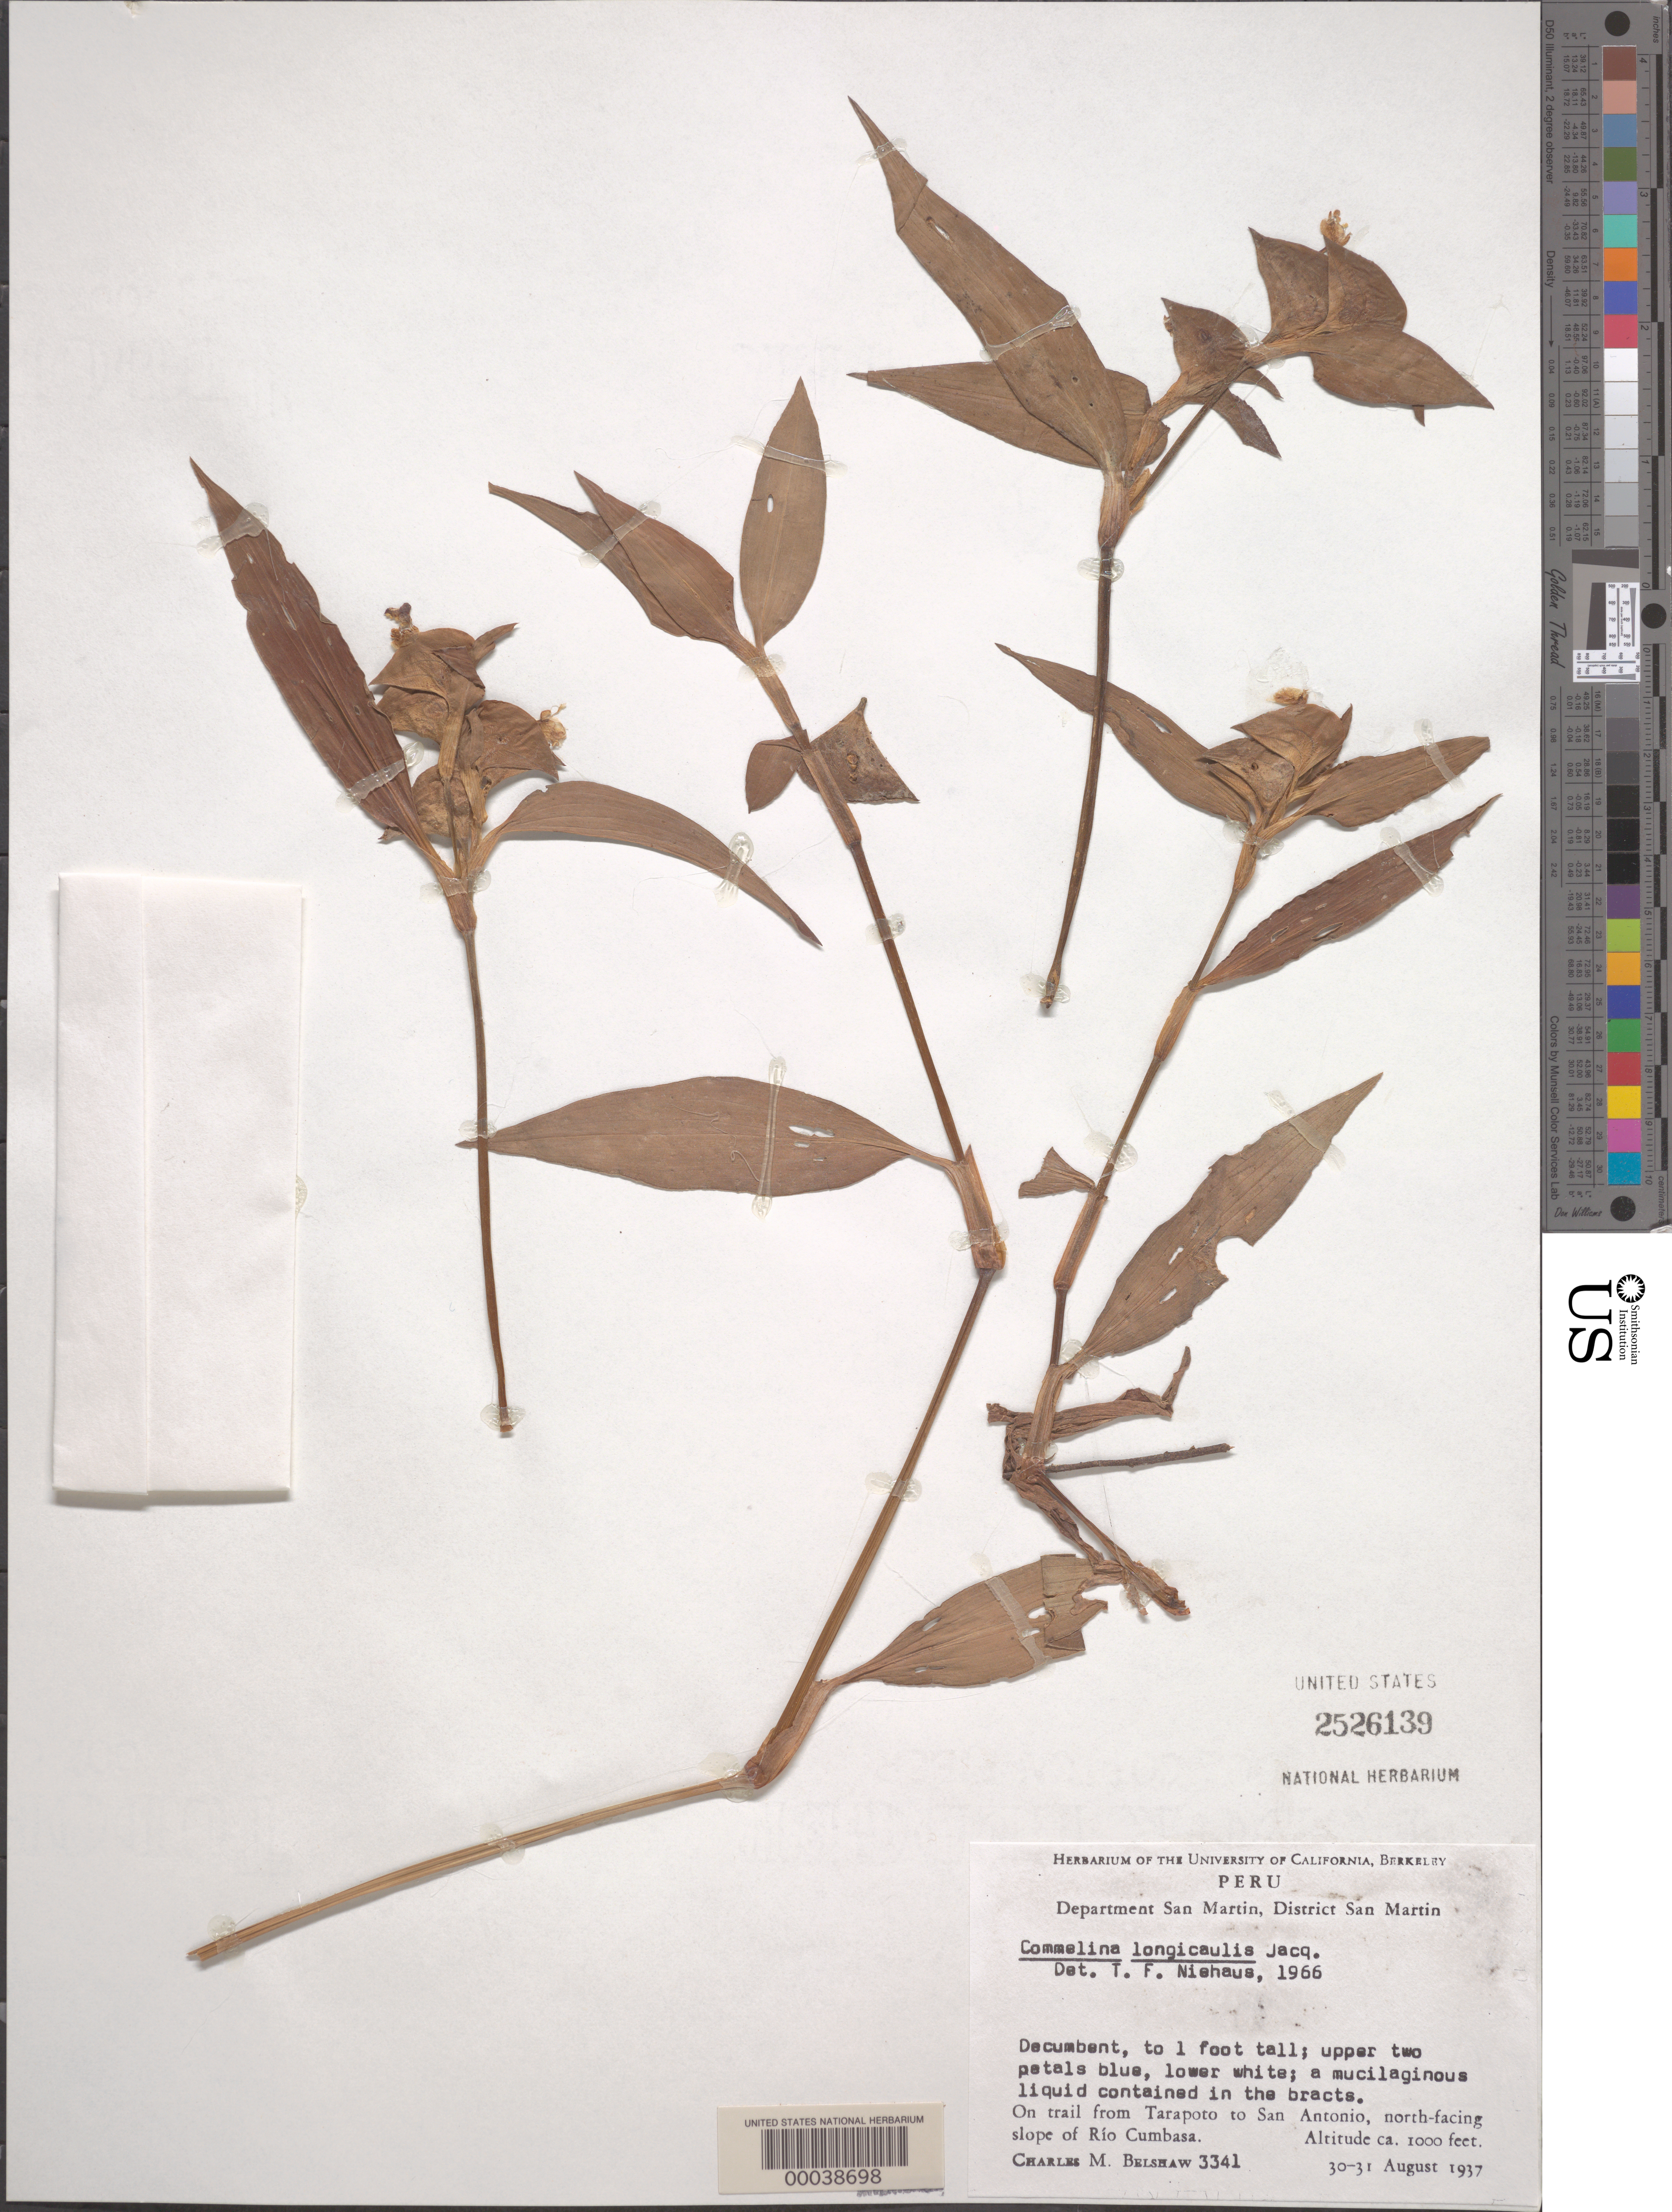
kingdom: Plantae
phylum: Tracheophyta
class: Liliopsida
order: Commelinales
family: Commelinaceae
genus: Commelina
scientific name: Commelina erecta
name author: L.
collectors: C. Shaw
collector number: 3341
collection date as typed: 30 Aug 1937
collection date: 1937-08-30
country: Peru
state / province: San Martín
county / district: San Martín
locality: Trail from tarapoto to san antonio, n slope of rio cumtasa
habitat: N facing slope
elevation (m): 305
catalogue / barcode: US 2526139